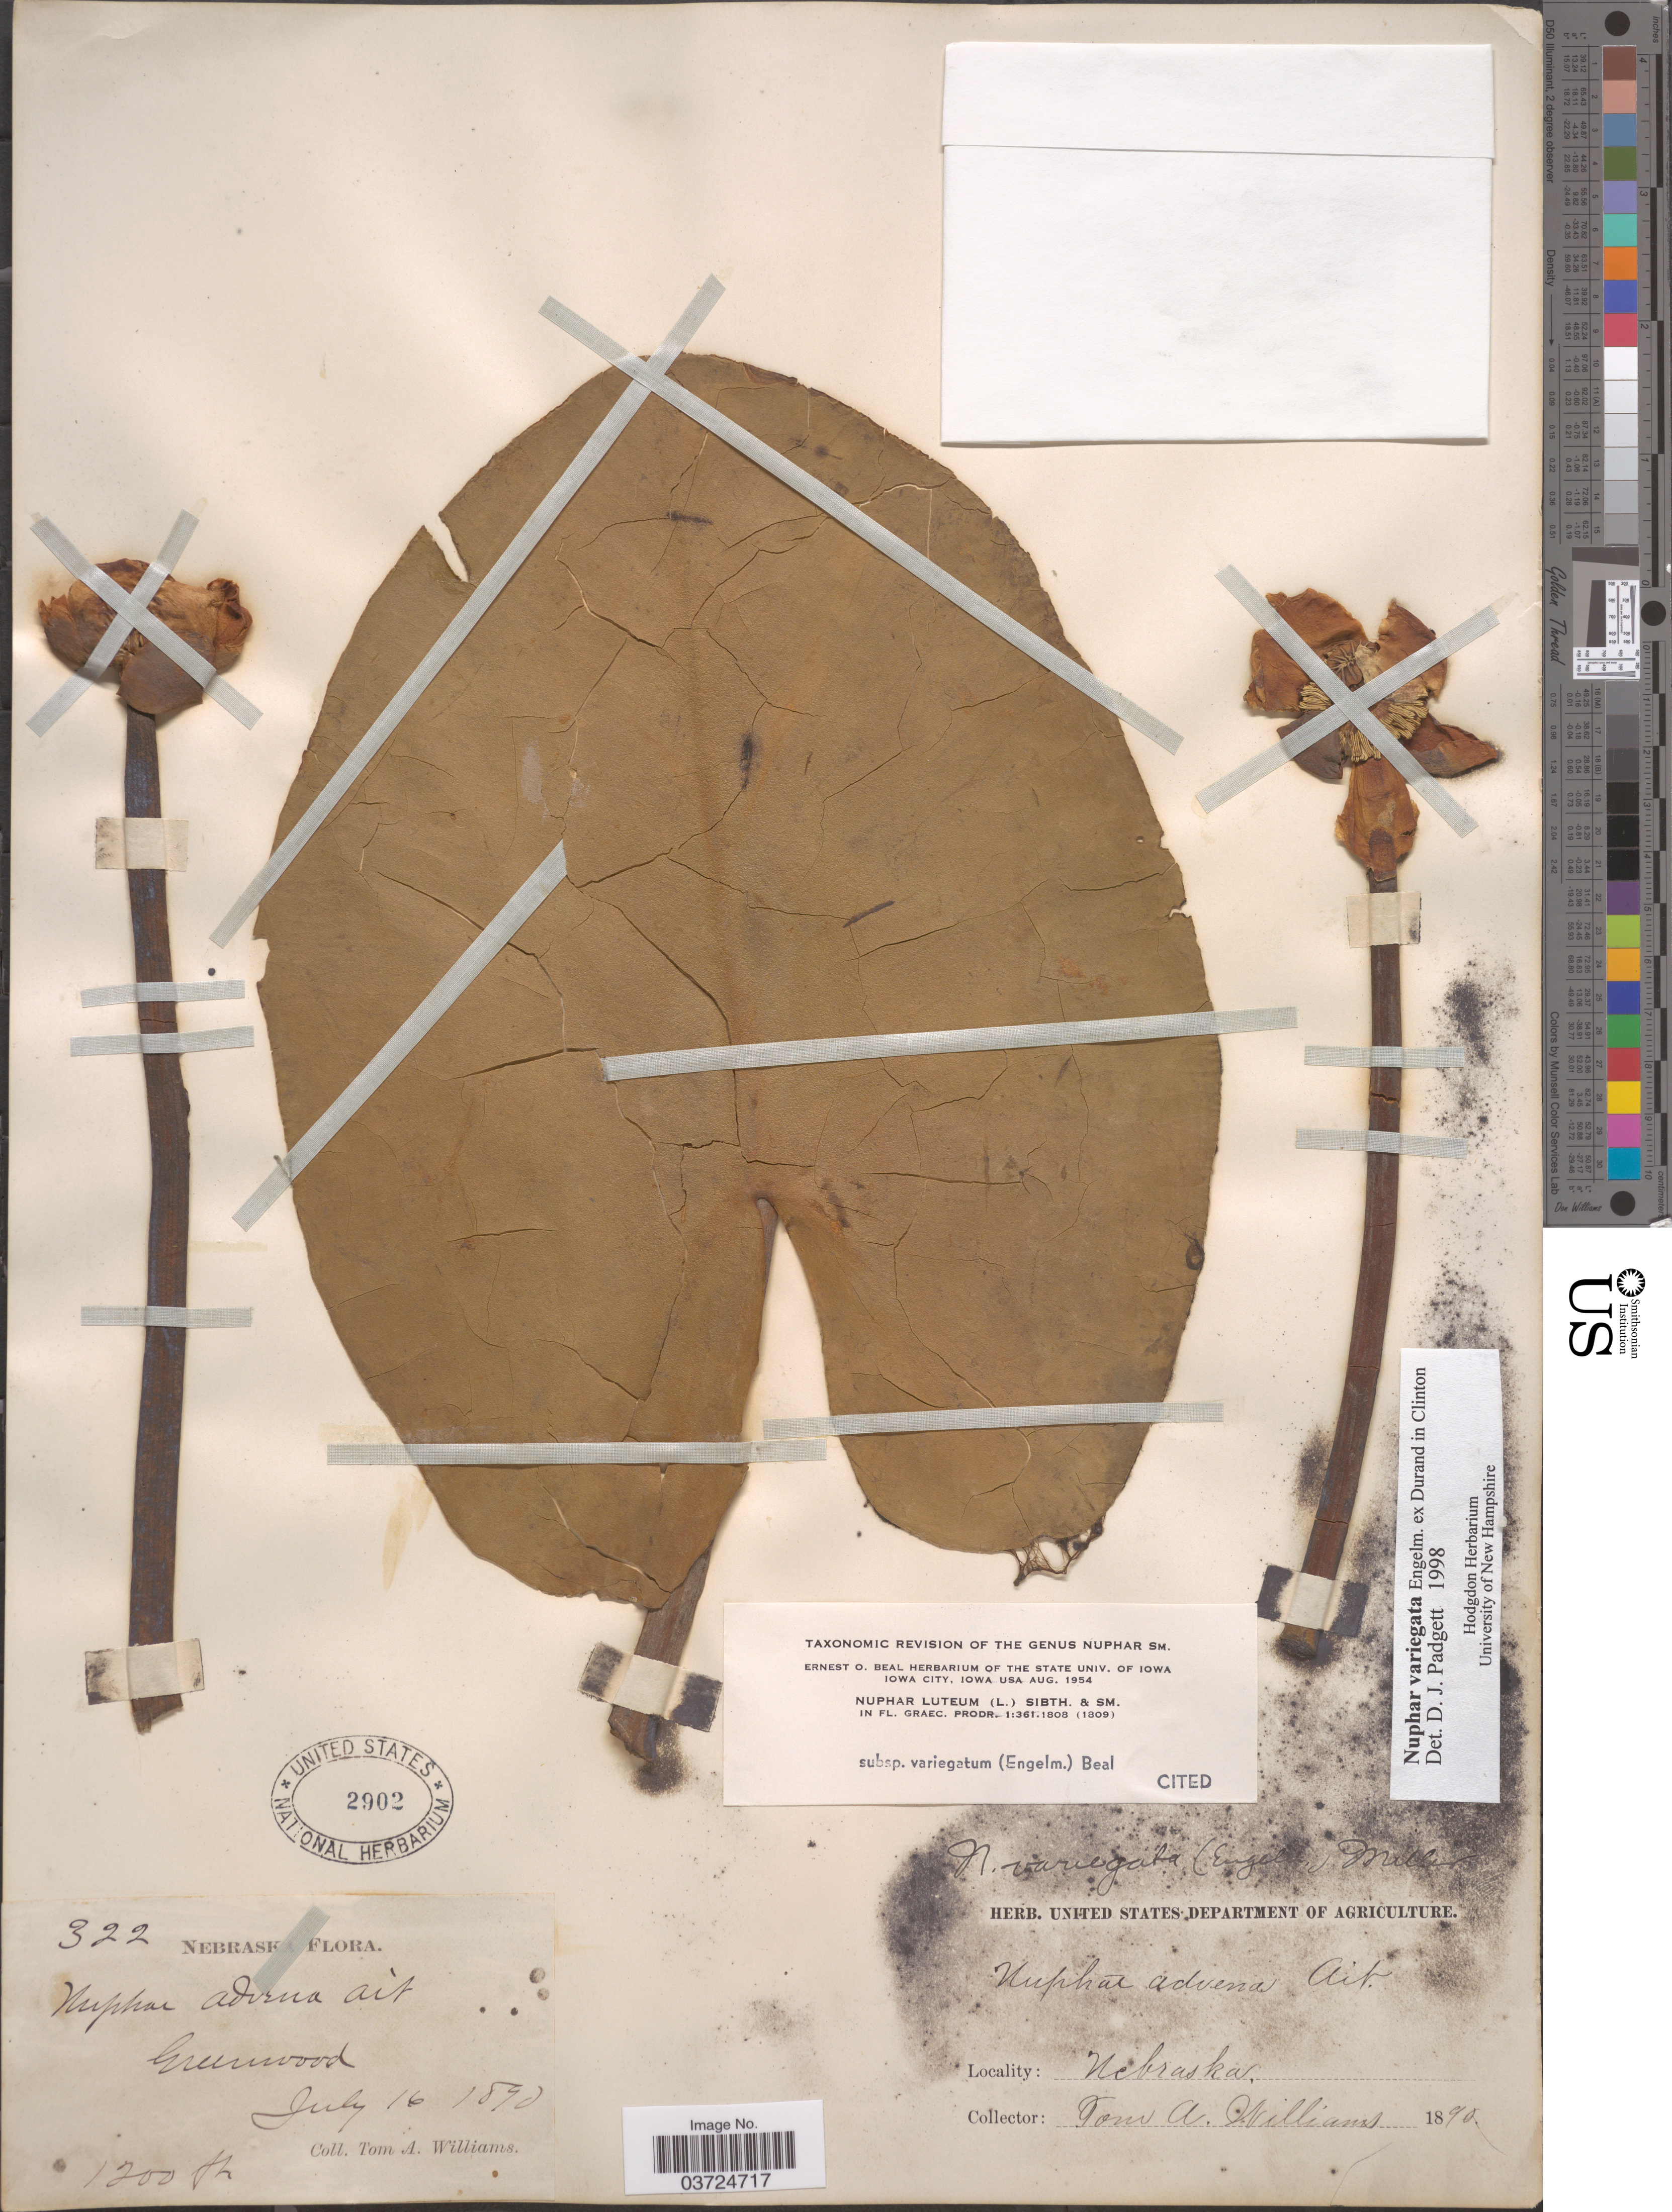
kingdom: Plantae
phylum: Tracheophyta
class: Magnoliopsida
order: Nymphaeales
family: Nymphaeaceae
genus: Nuphar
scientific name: Nuphar variegata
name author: Engelm. ex Durand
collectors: T. Williams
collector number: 322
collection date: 1890-07-16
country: United States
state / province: Nebraska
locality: Greenwood.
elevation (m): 366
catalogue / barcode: US 2902